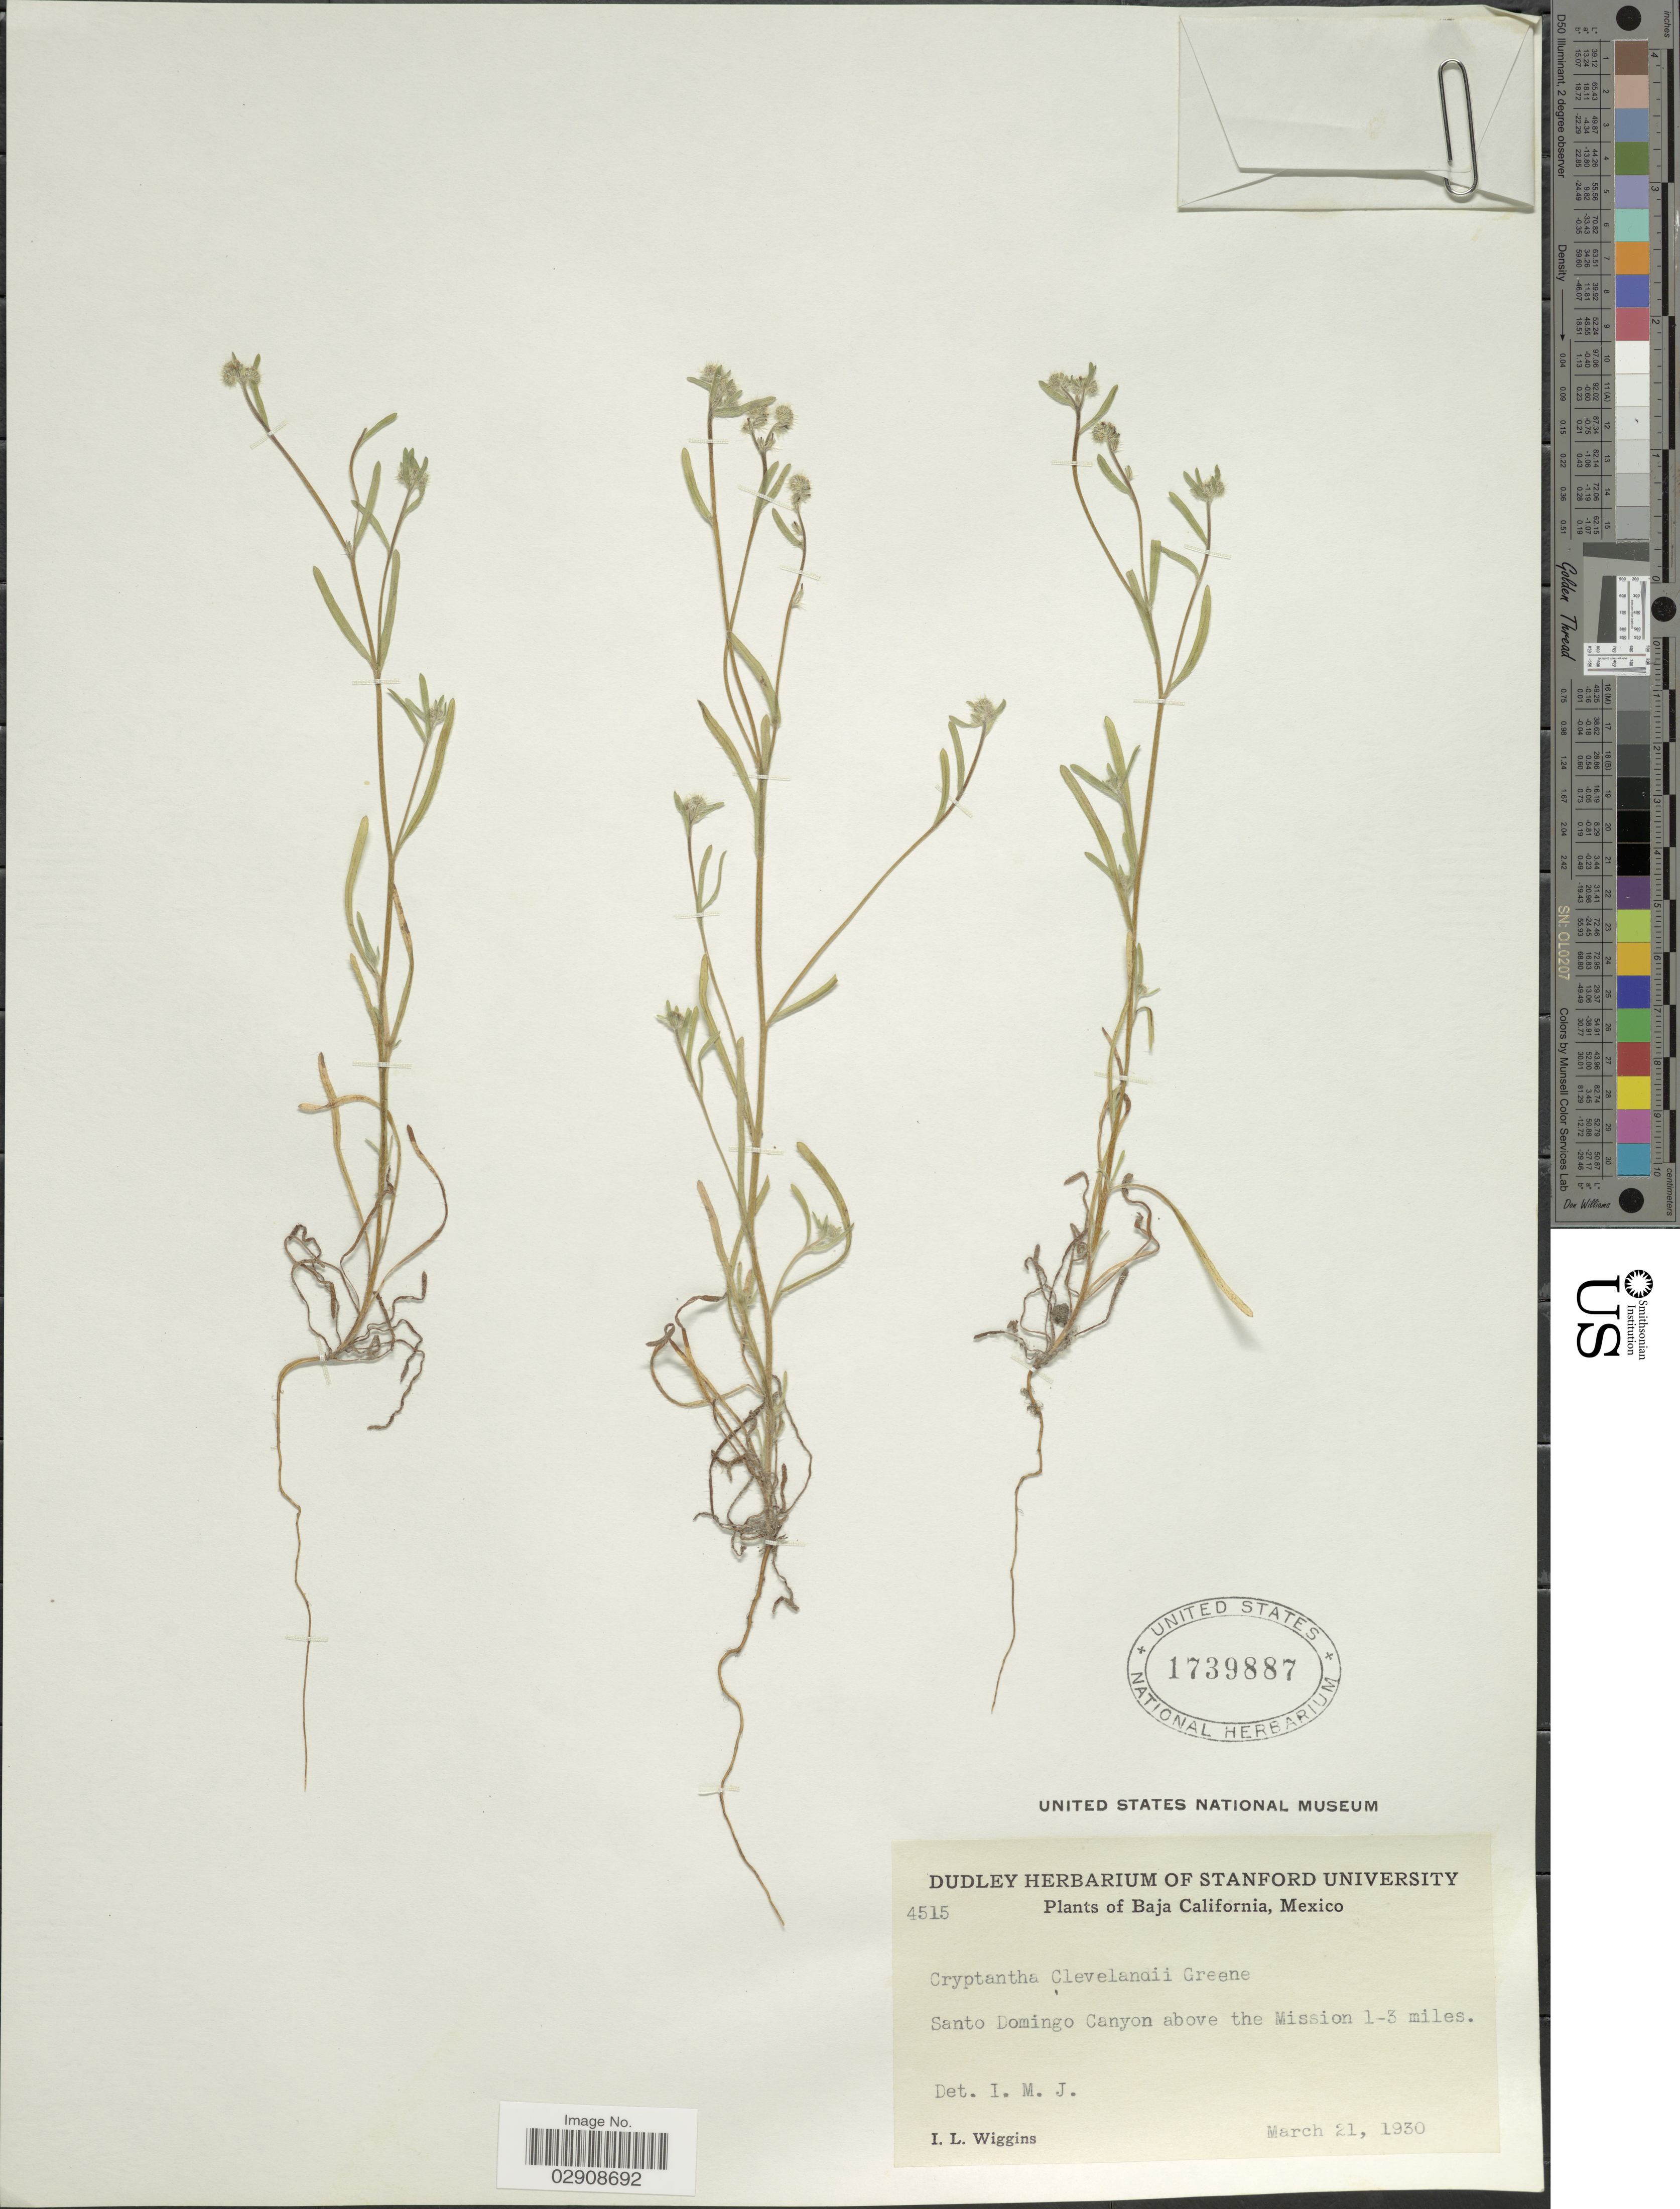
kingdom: Plantae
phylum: Tracheophyta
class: Magnoliopsida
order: Boraginales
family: Boraginaceae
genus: Cryptantha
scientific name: Cryptantha clevelandii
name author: Greene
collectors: I. L. Wiggins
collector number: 4515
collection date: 1930-03-21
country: Mexico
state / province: Baja California Sur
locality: Santo Domingo Canyon above the Mission 1-3 miles.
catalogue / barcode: US 1739887